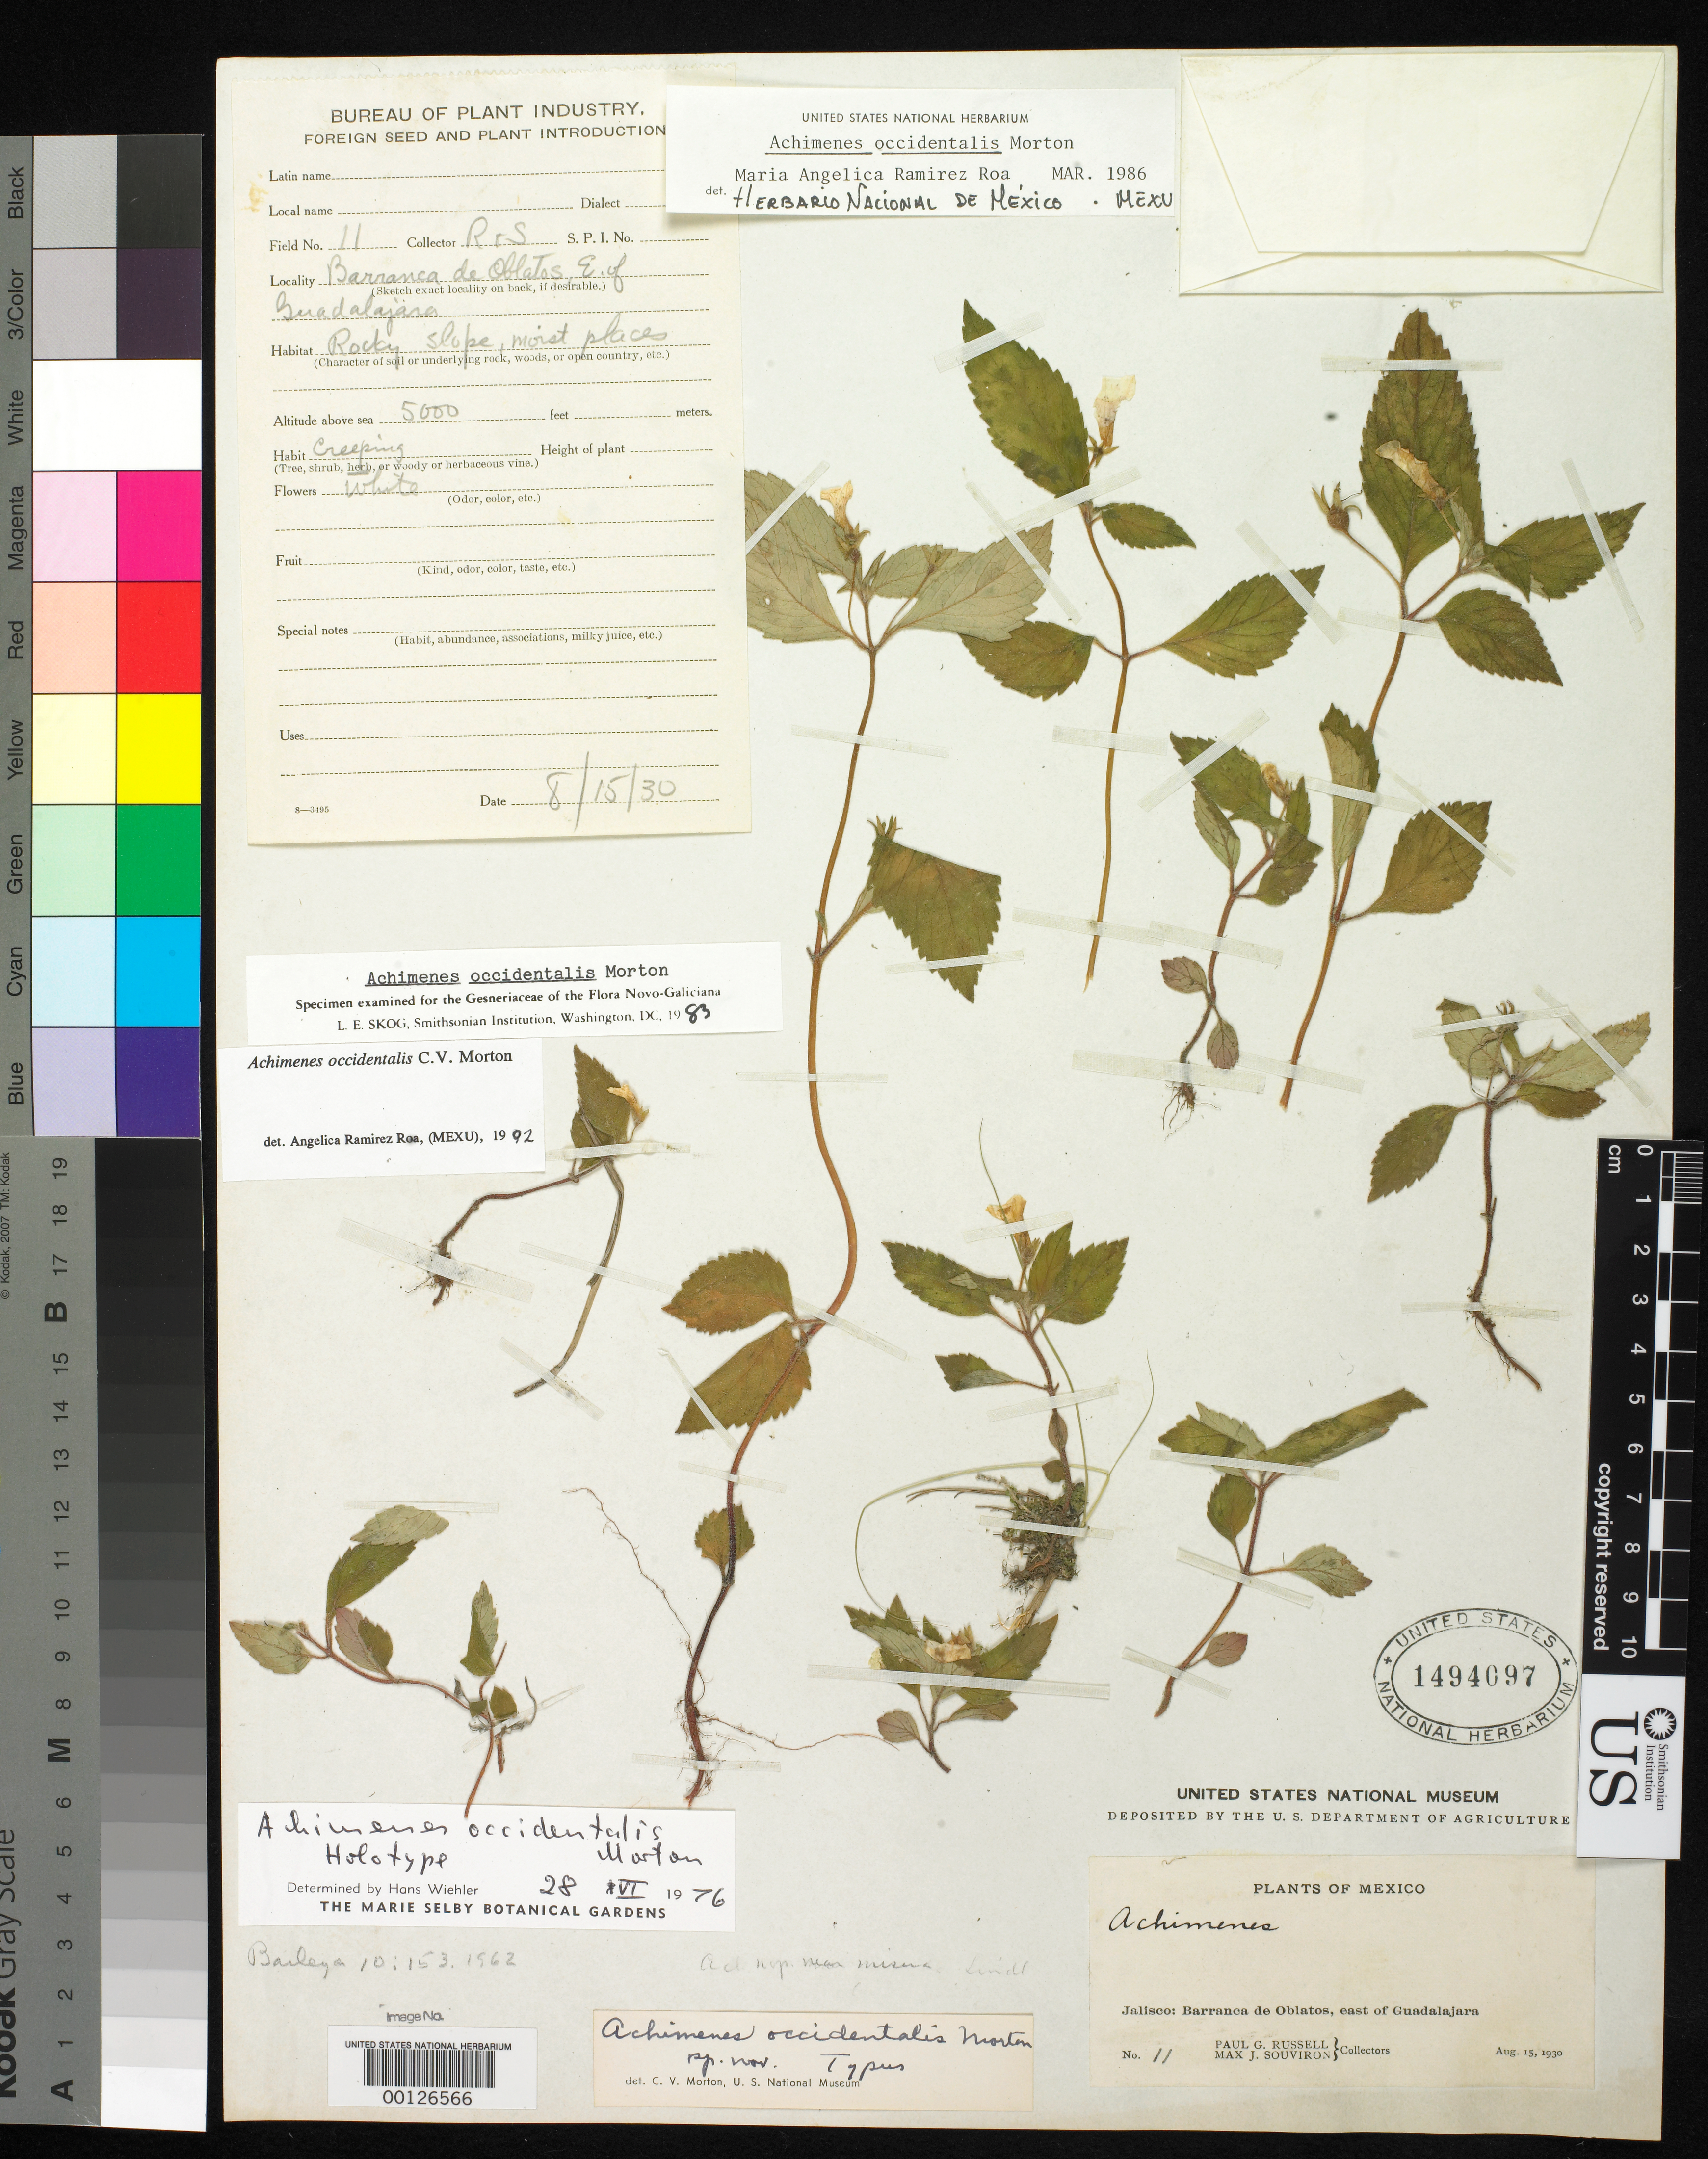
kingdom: Plantae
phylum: Tracheophyta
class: Magnoliopsida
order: Lamiales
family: Gesneriaceae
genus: Achimenes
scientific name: Achimenes occidentalis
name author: C.V. Morton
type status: Holotype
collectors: P. G. Russell & M. J. Souviron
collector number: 11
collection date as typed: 15 Aug 1930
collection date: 1930-08-15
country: Mexico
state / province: Jalisco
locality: Guadalajara, Barranca de Oblatos.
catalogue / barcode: US 1494097